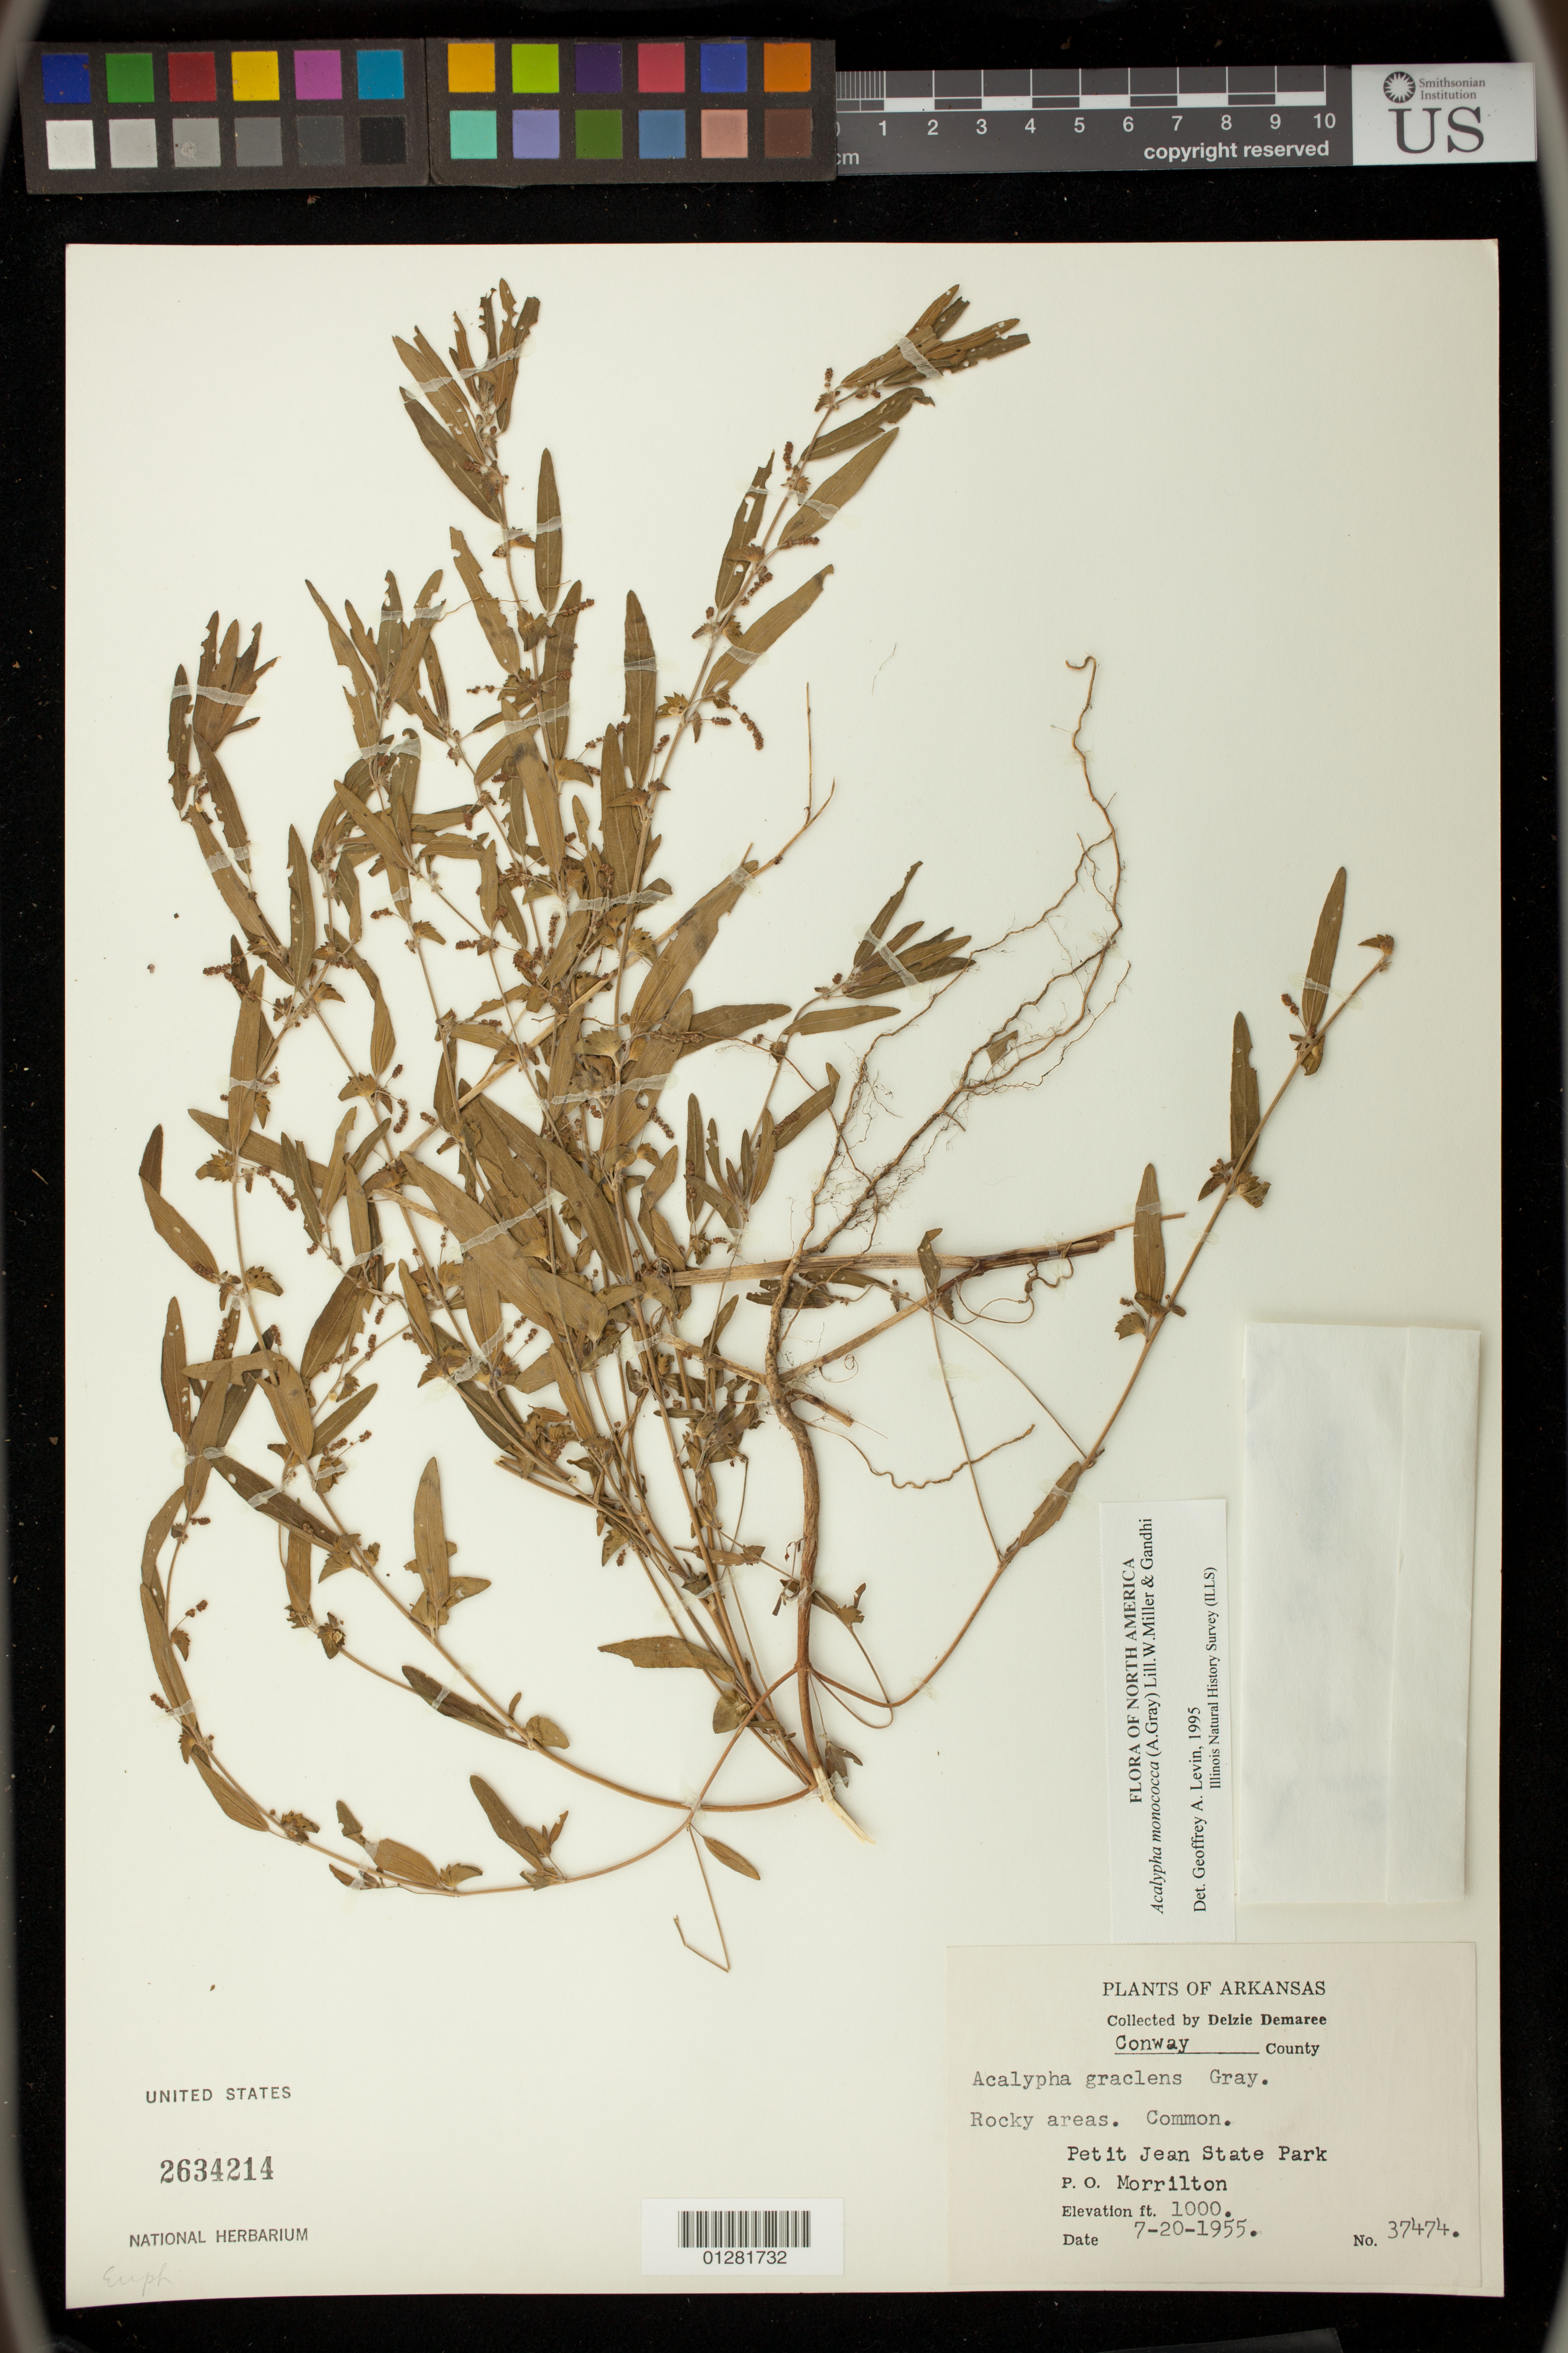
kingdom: Plantae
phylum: Tracheophyta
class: Magnoliopsida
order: Malpighiales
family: Euphorbiaceae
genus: Acalypha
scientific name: Acalypha monococca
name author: (Englem. ex A. Gray) Gandhi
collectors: D. Demaree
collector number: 37474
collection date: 1955-07-20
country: United States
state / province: Arkansas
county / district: Conway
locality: Petit Jean State Park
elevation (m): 305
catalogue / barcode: US 2634214